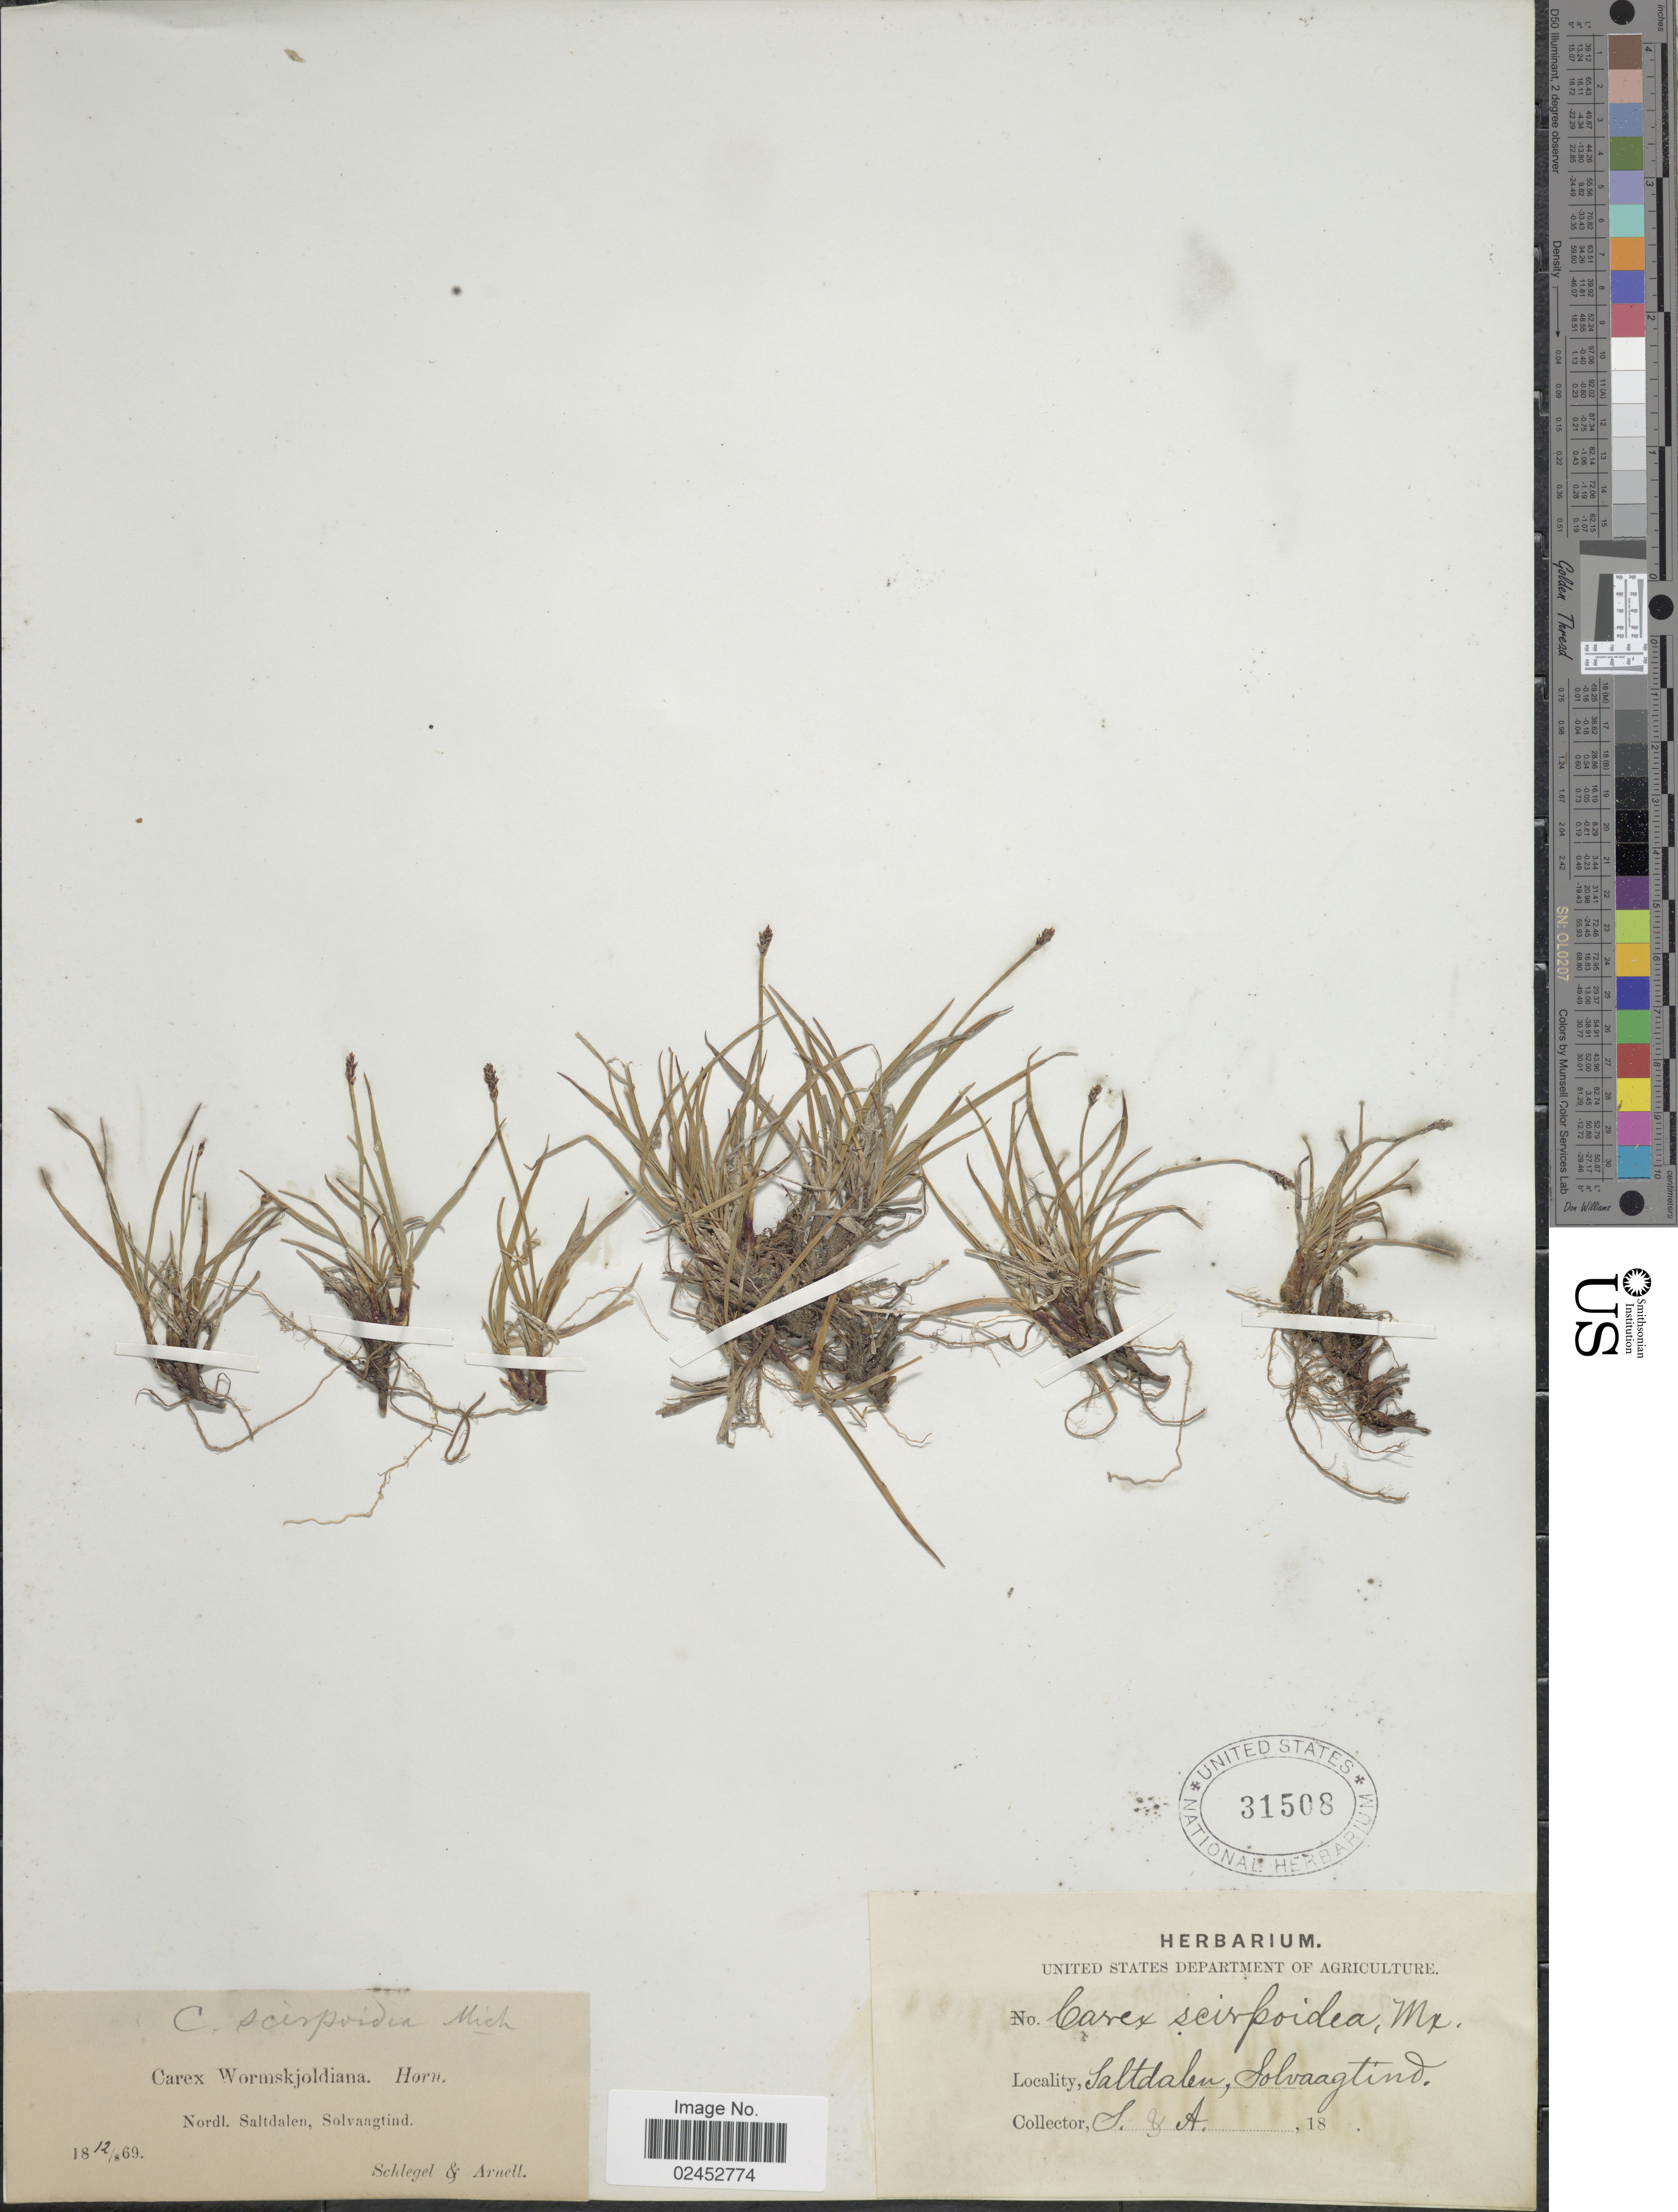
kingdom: Plantae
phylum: Tracheophyta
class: Liliopsida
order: Poales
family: Cyperaceae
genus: Carex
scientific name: Carex scirpoidea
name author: Michx.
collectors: Schlegel & Arnell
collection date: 1869-08-12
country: Norway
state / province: Nordland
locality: Nordl. Saltdalen, Solvaagtind.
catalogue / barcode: US 31508